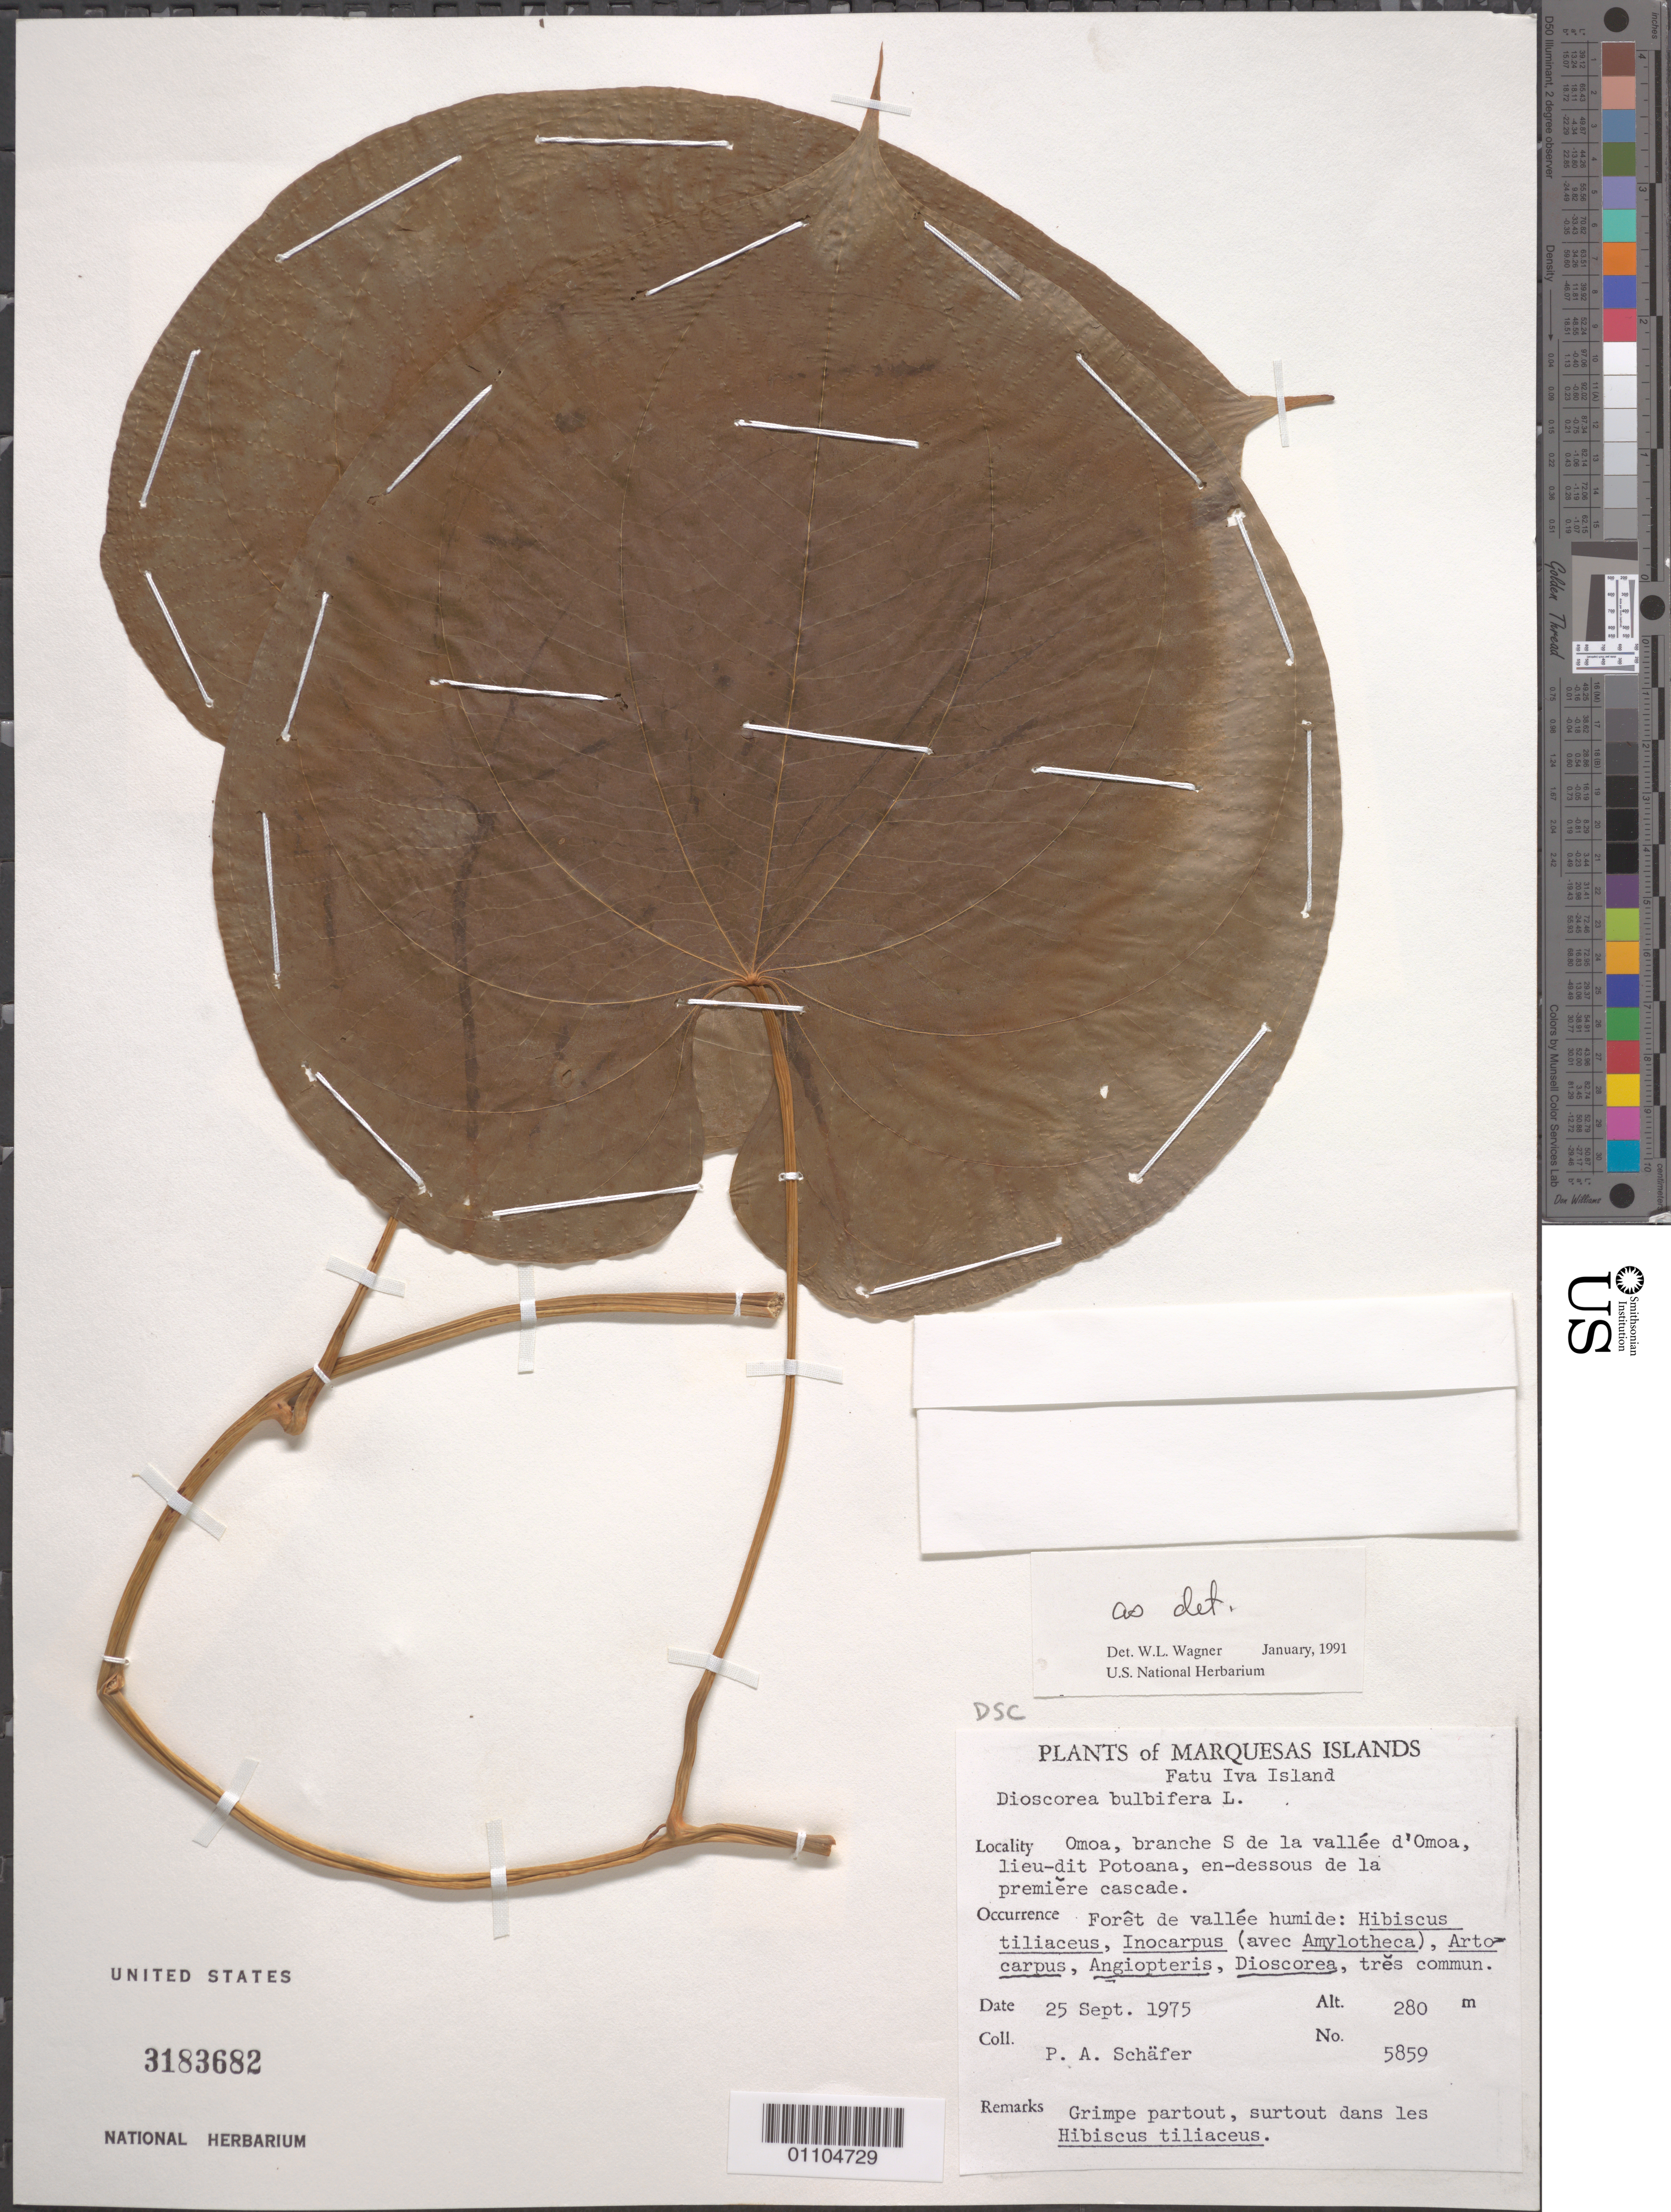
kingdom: Plantae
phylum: Tracheophyta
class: Liliopsida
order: Dioscoreales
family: Dioscoreaceae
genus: Dioscorea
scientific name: Dioscorea bulbifera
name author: L.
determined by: Wagner, W. L., (BOT), Smithsonian Institution - National Museum of Natural History (UNITED STATES)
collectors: P. A. Schäfer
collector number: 5859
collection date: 1975-09-25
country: French Polynesia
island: Fatu Hiva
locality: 'Omo'a, branche S de la vallée d'Omo'a, lieu-dit Potoana, en dessous de la première cascade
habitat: Forêt de la vallée humide: Hibiscus tiliaceus, Inocarpus (avec Amylotheca), Artocarpus, Angiopteris, Dioscorea, très commun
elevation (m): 280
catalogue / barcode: US 3183682